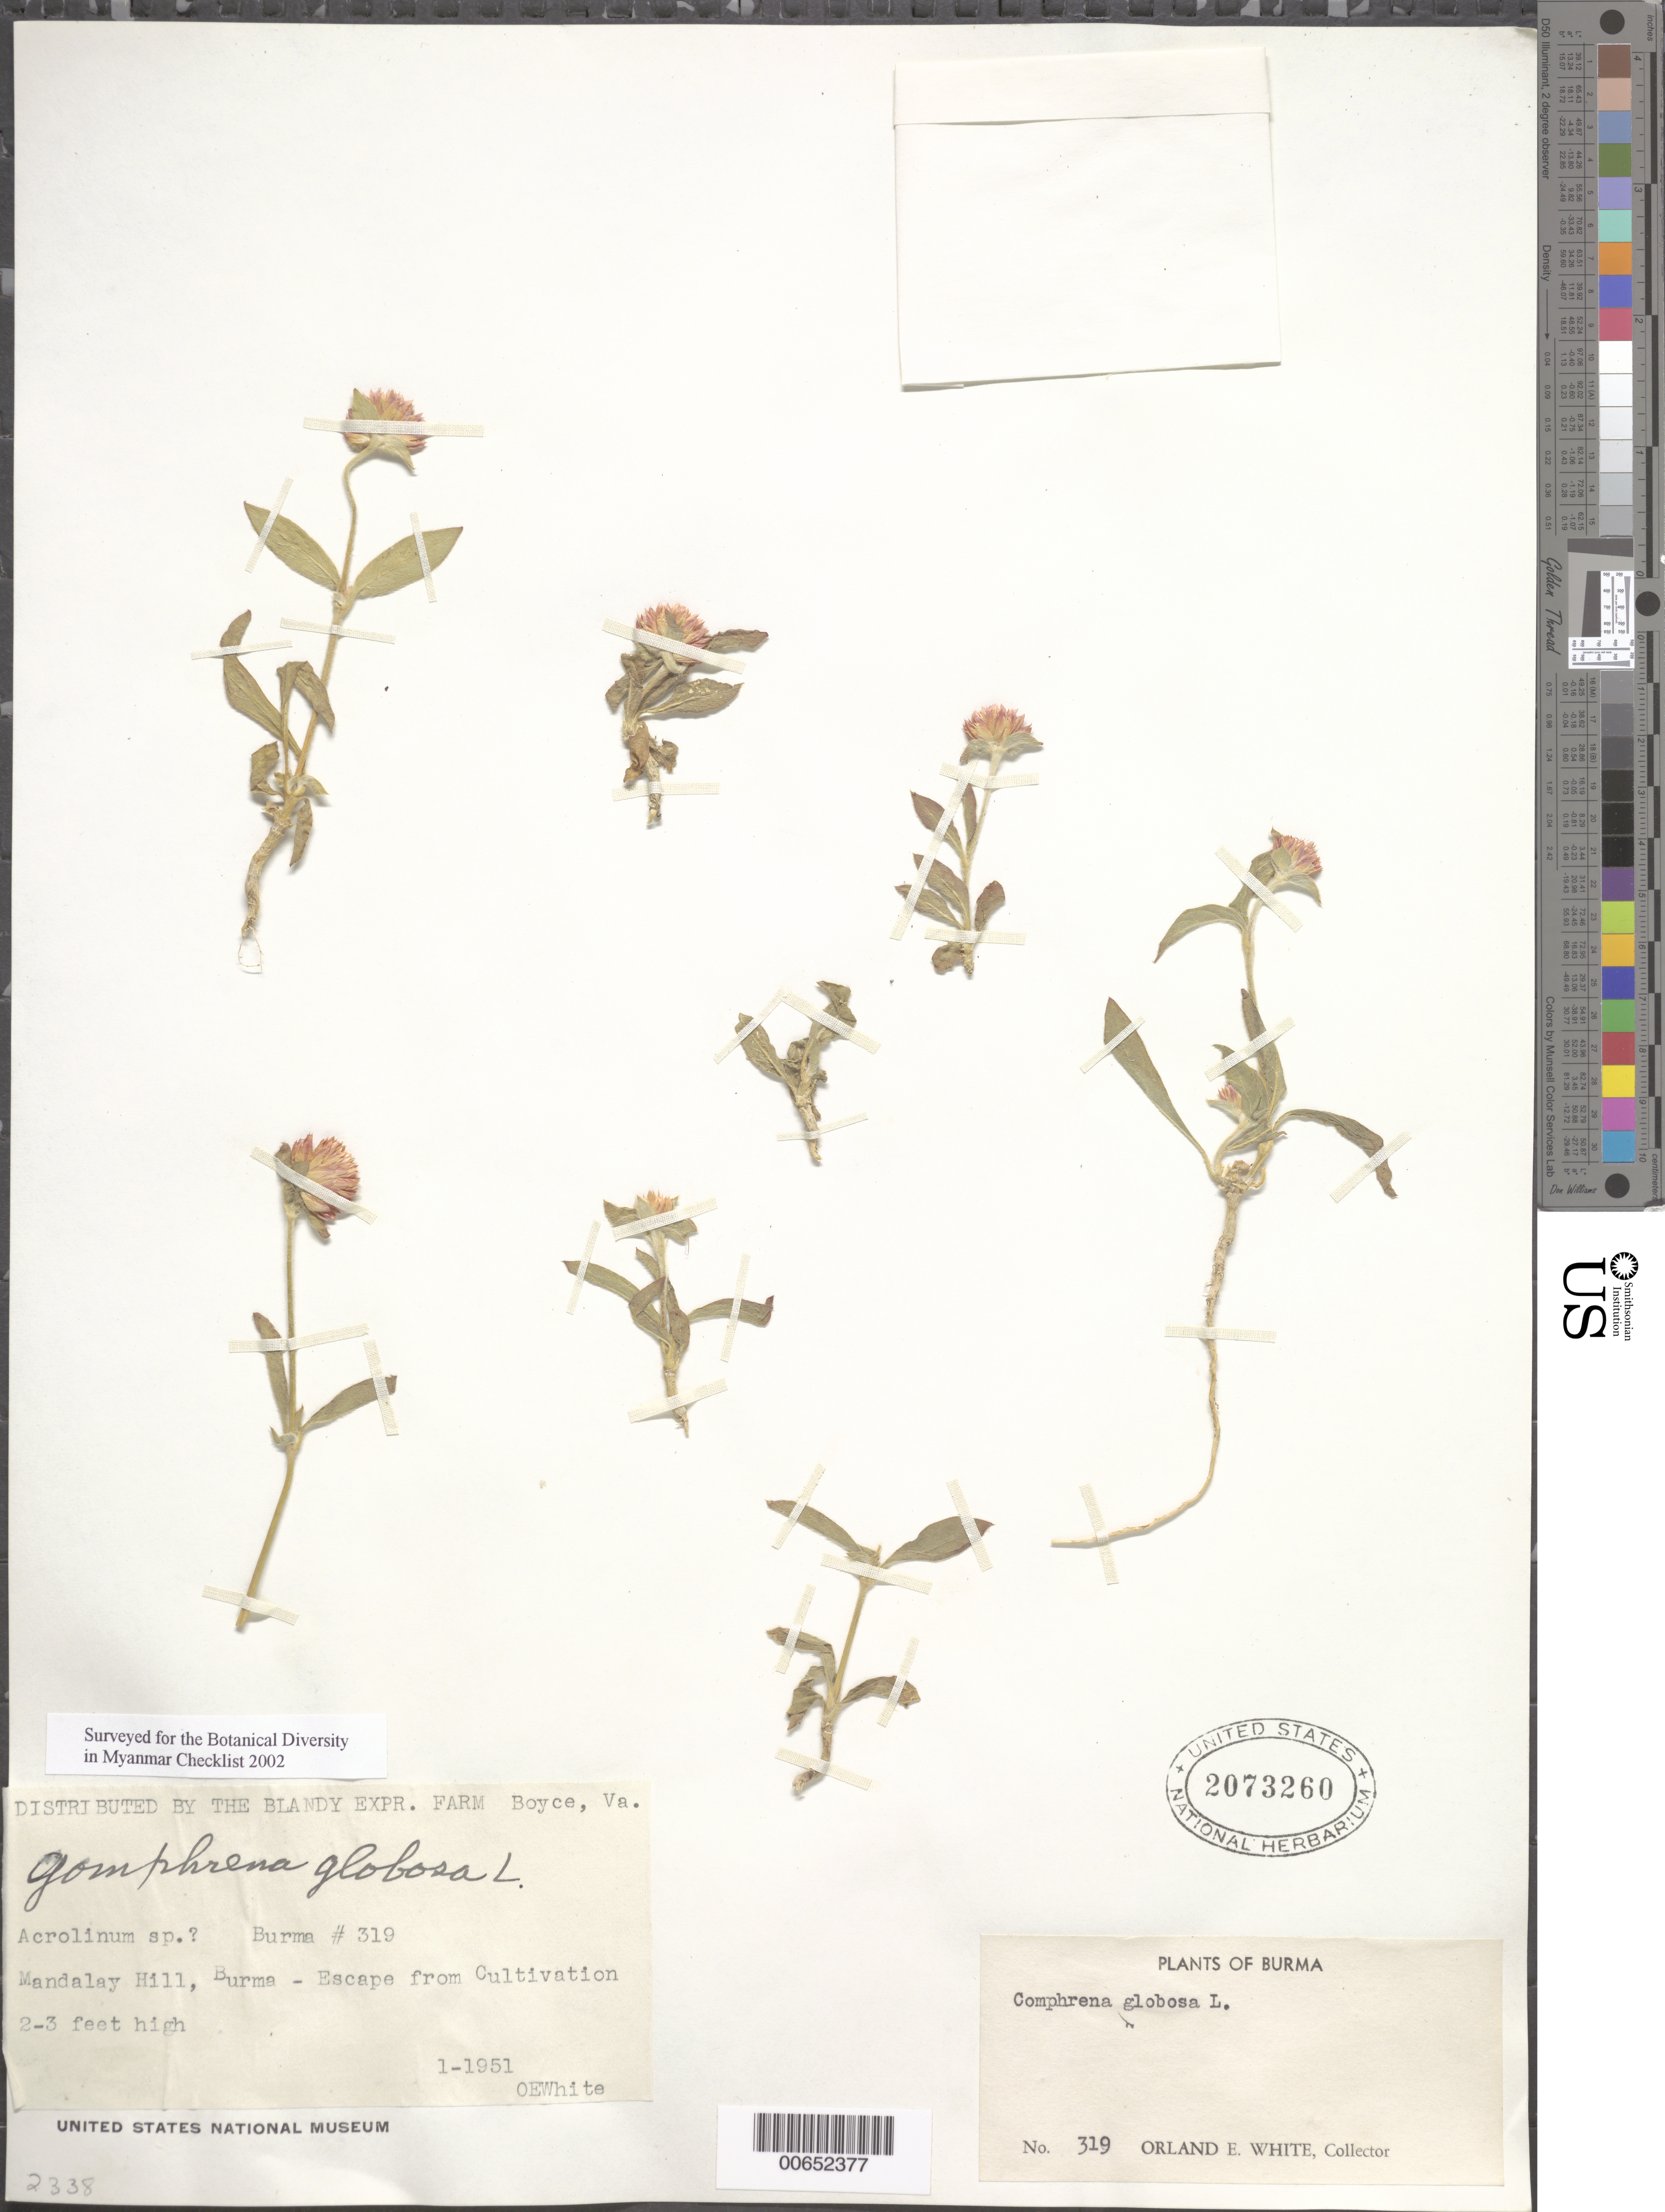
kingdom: Plantae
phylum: Tracheophyta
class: Magnoliopsida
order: Caryophyllales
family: Amaranthaceae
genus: Gomphrena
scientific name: Gomphrena globosa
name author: L.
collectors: O. E. White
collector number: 319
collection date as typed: Jan 1951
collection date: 1951-01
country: Myanmar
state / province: Mandalay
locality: Mandalay Hill.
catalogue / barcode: US 2073260